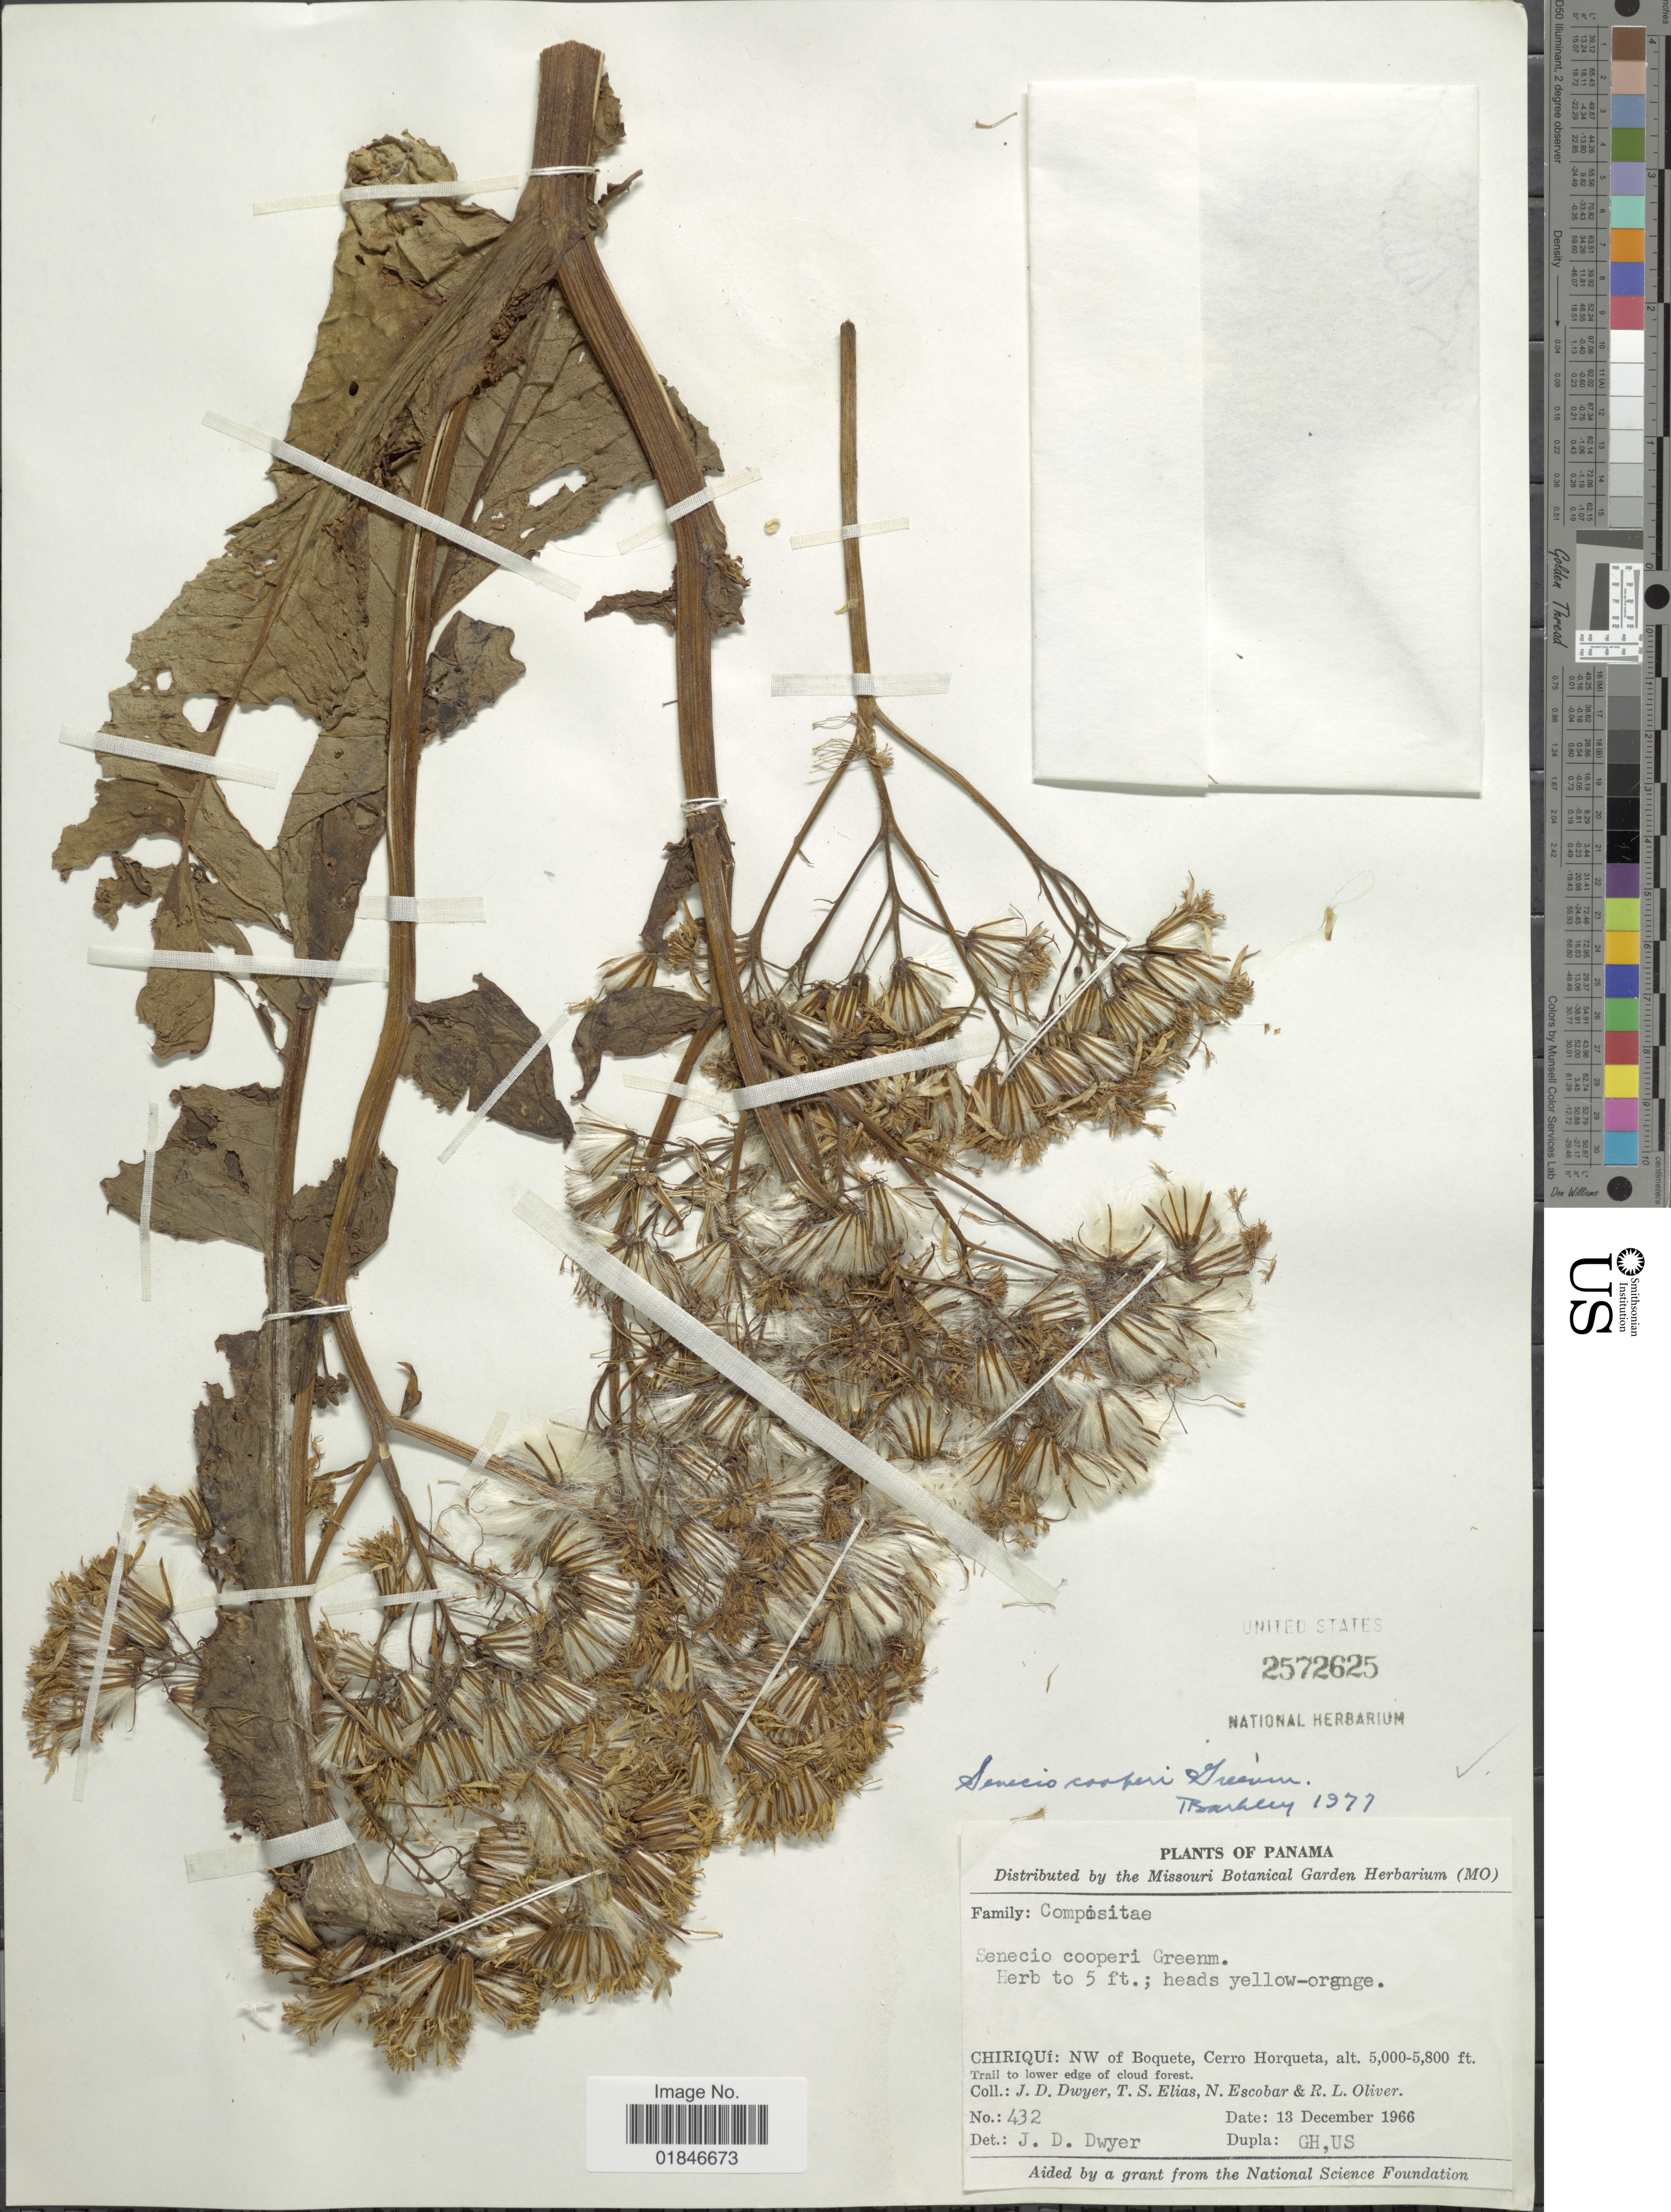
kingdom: Plantae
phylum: Tracheophyta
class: Magnoliopsida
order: Asterales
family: Asteraceae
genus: Jessea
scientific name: Jessea cooperi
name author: (Greenm.) H. Rob. & Cuatrec.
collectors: J. D. Dwyer, T. S. Elias, N. Escobar & R. Oliver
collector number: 432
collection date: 1966-12-13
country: Panama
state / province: Chiriqui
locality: Chiriqui: NW of Boquete, Cerro Horqueta.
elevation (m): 1524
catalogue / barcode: US 2572625